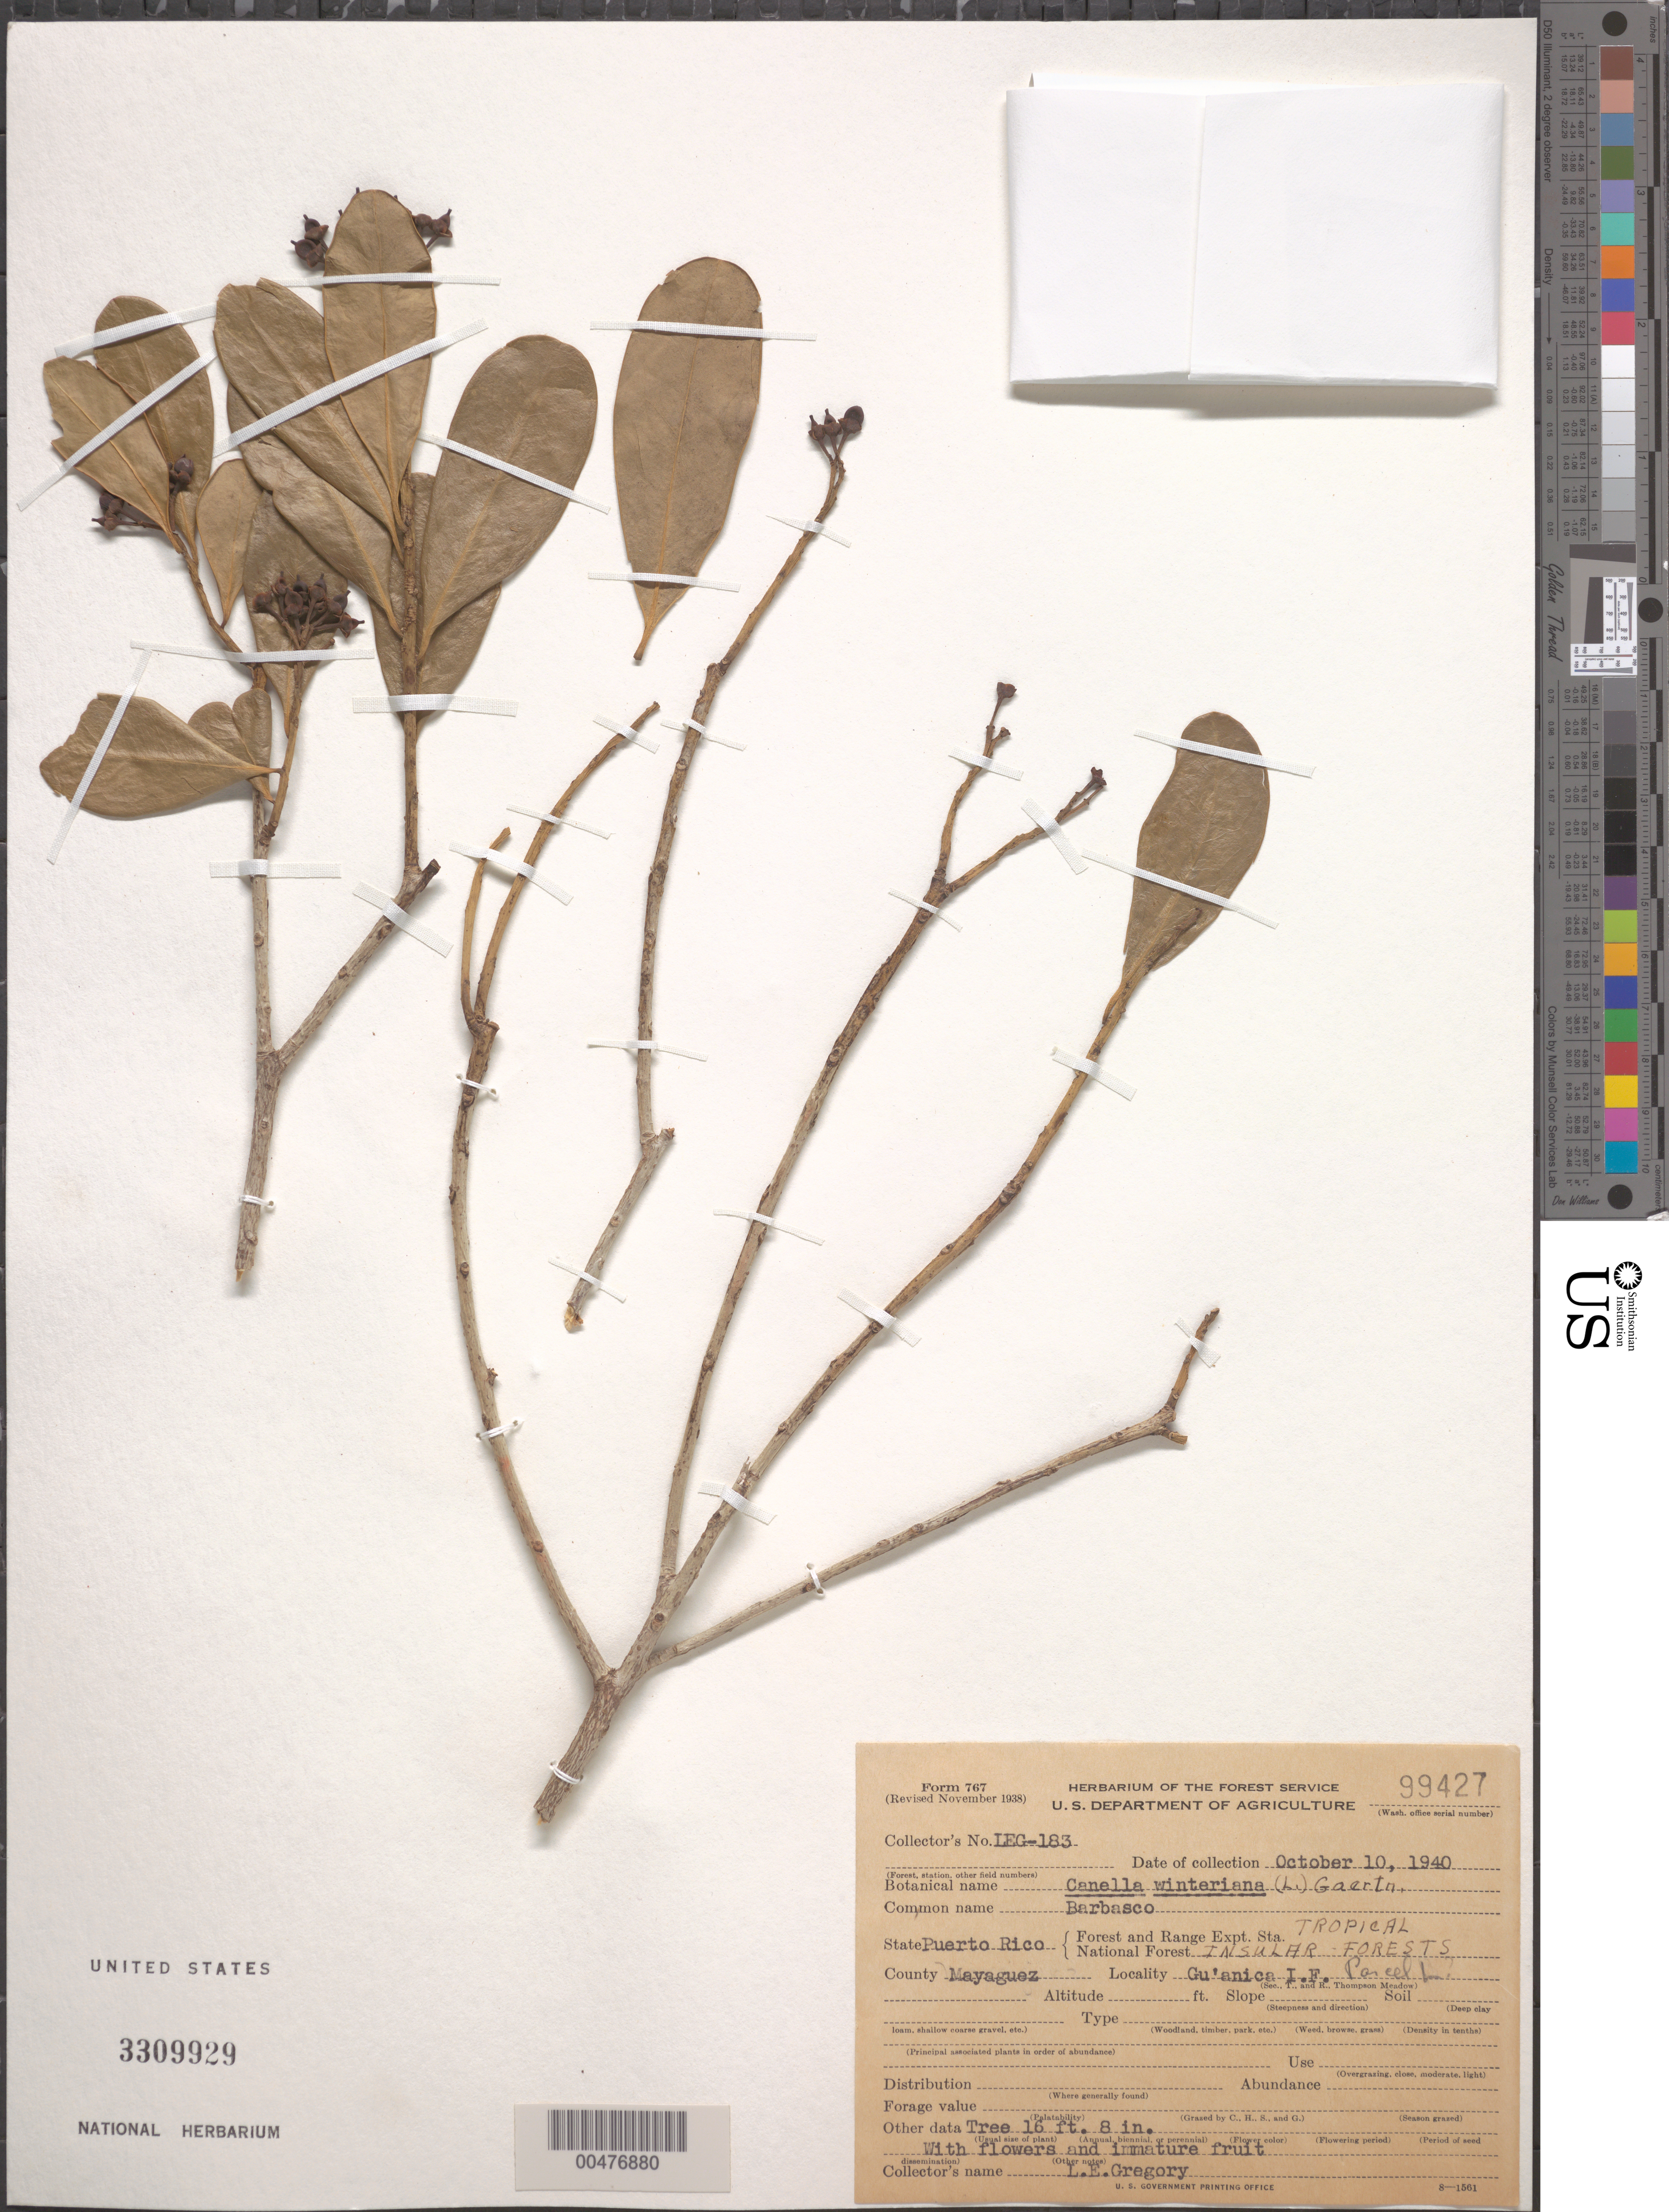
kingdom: Plantae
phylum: Tracheophyta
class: Magnoliopsida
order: Asterales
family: Asteraceae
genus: Wedelia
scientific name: Wedelia parviflora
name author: Rich.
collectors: N. Britton & J. A. Shafer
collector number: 183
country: U.S. Virgin Islands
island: Little St. James Island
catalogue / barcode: US 3309929